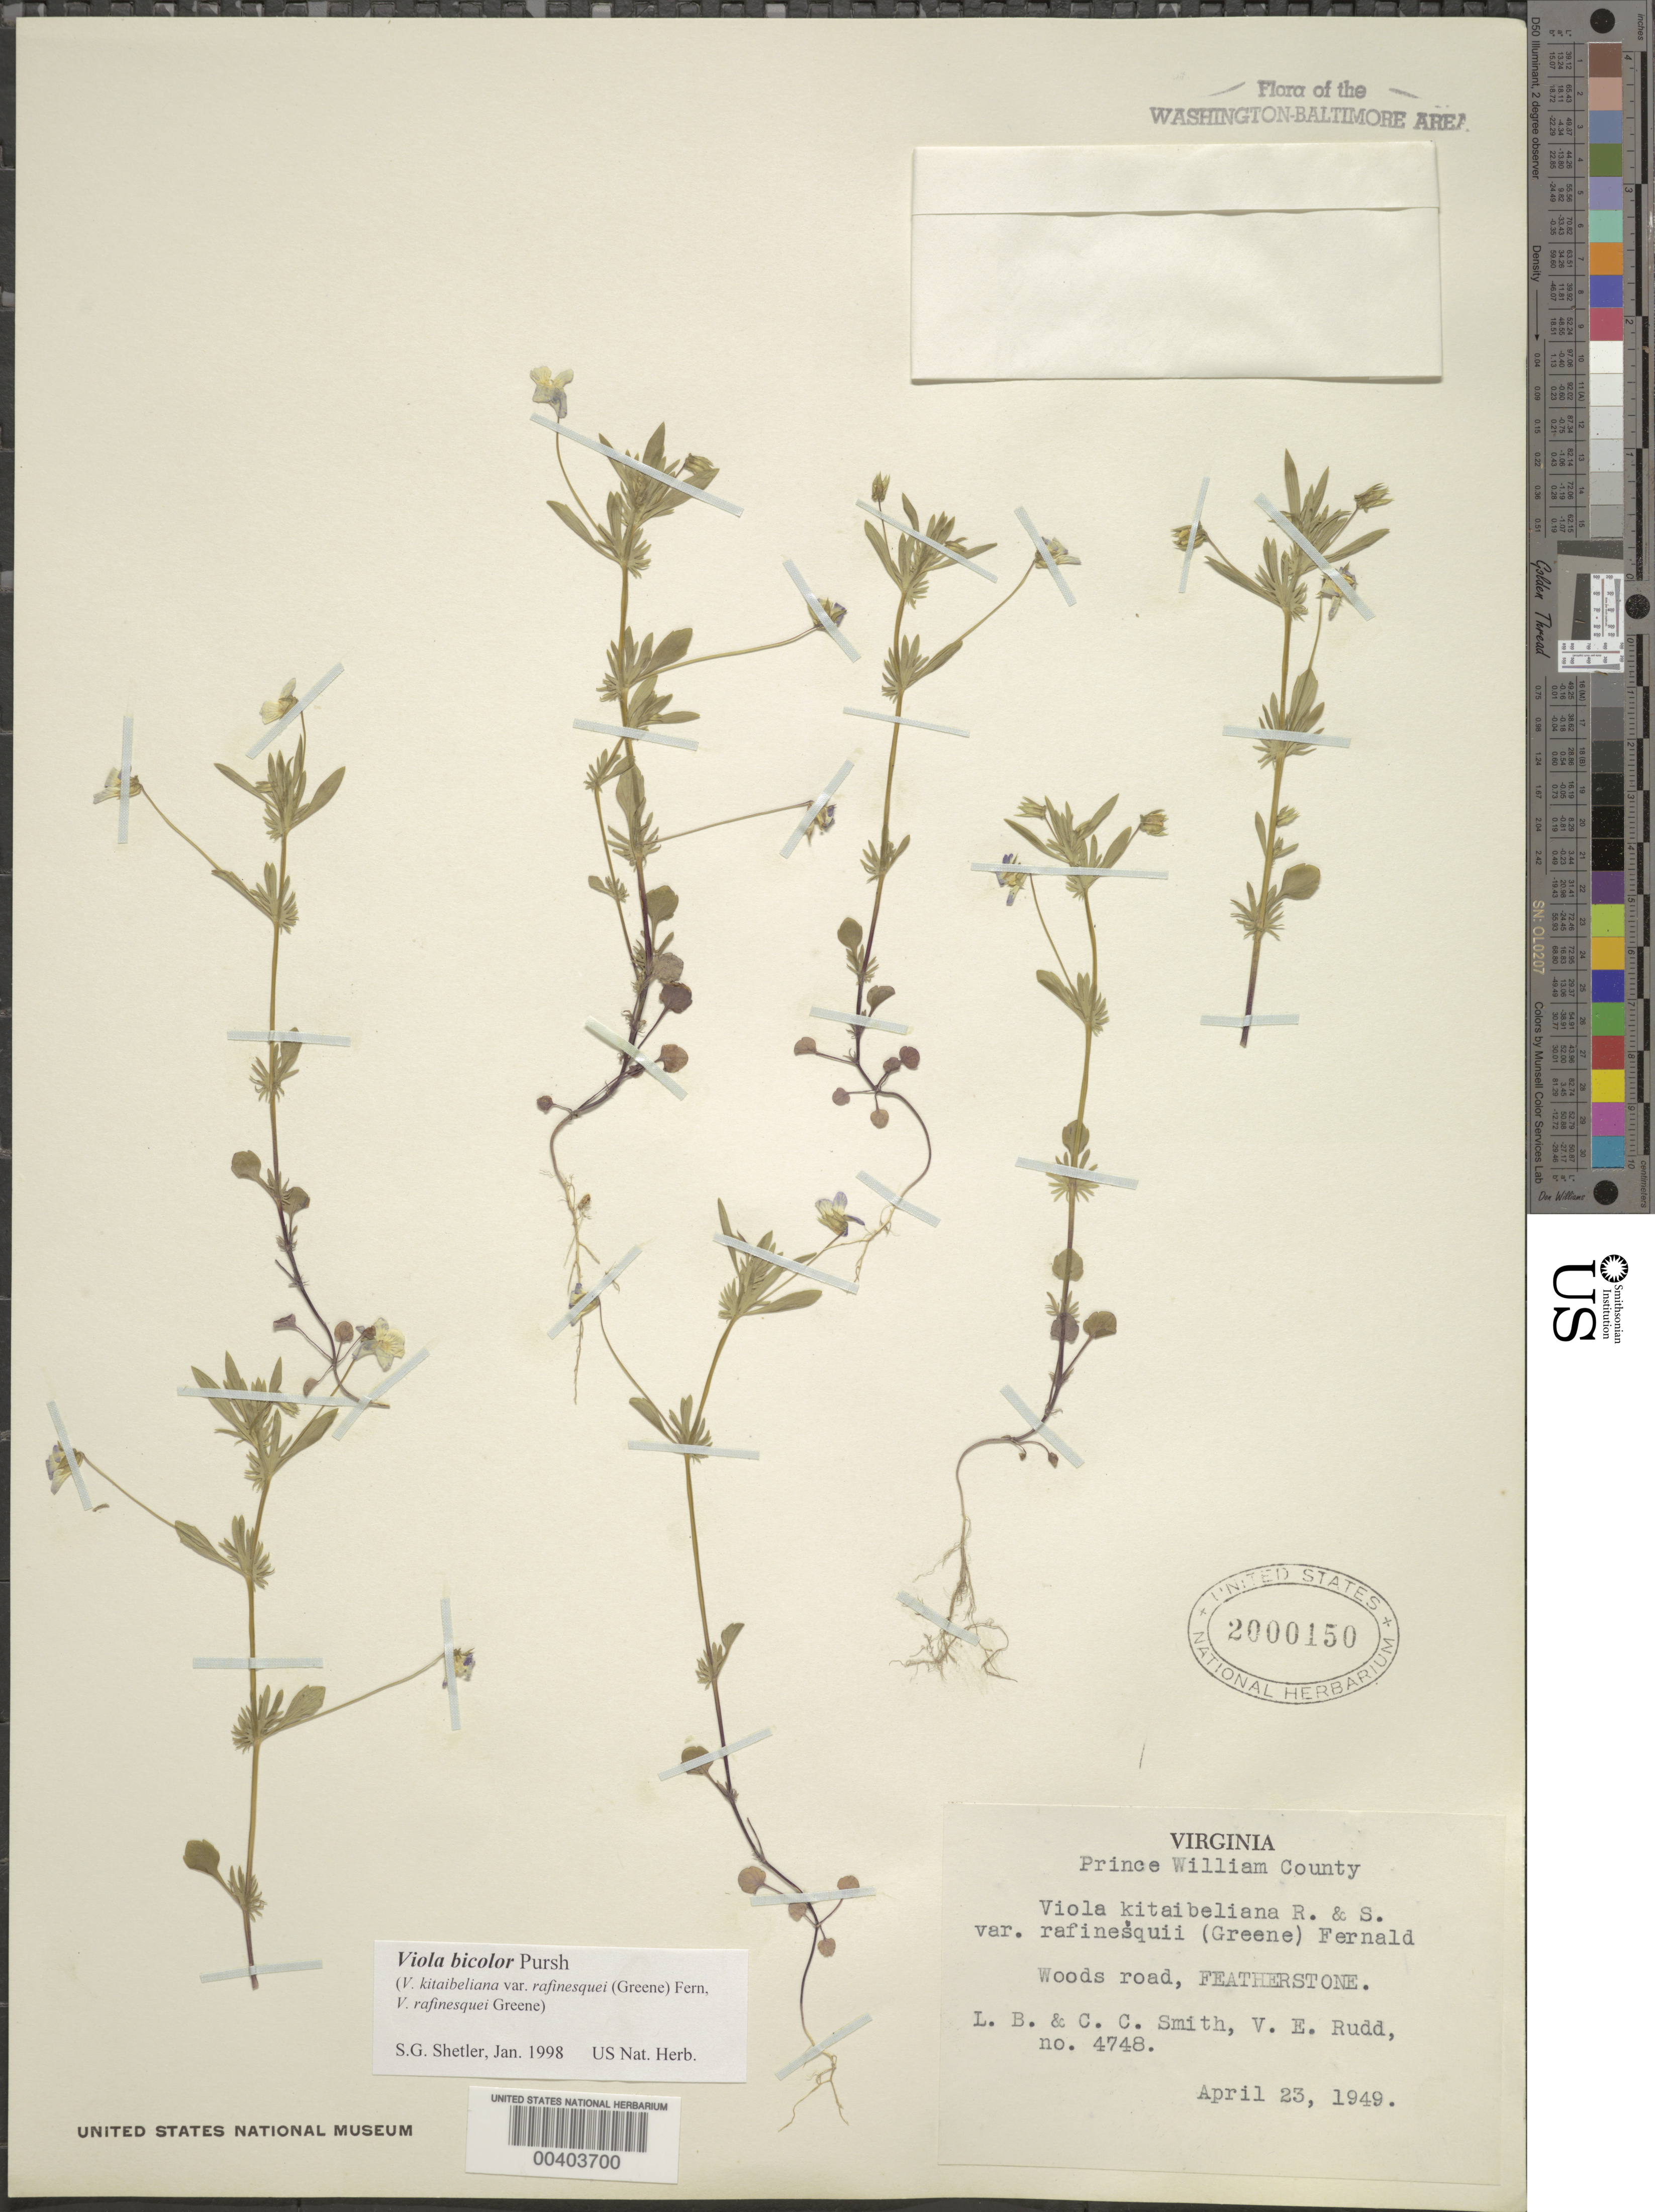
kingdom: Plantae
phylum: Tracheophyta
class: Magnoliopsida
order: Malpighiales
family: Violaceae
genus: Viola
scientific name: Viola bicolor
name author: Pursh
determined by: Shetler, Stanwyn G., (US), NMNH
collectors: L. Smith, C. C. Smith & V. E. Rudd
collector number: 4748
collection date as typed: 23 Apr 1949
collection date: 1949-04-23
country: United States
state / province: Virginia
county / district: Prince William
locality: Featherstone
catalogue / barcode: US 2000150